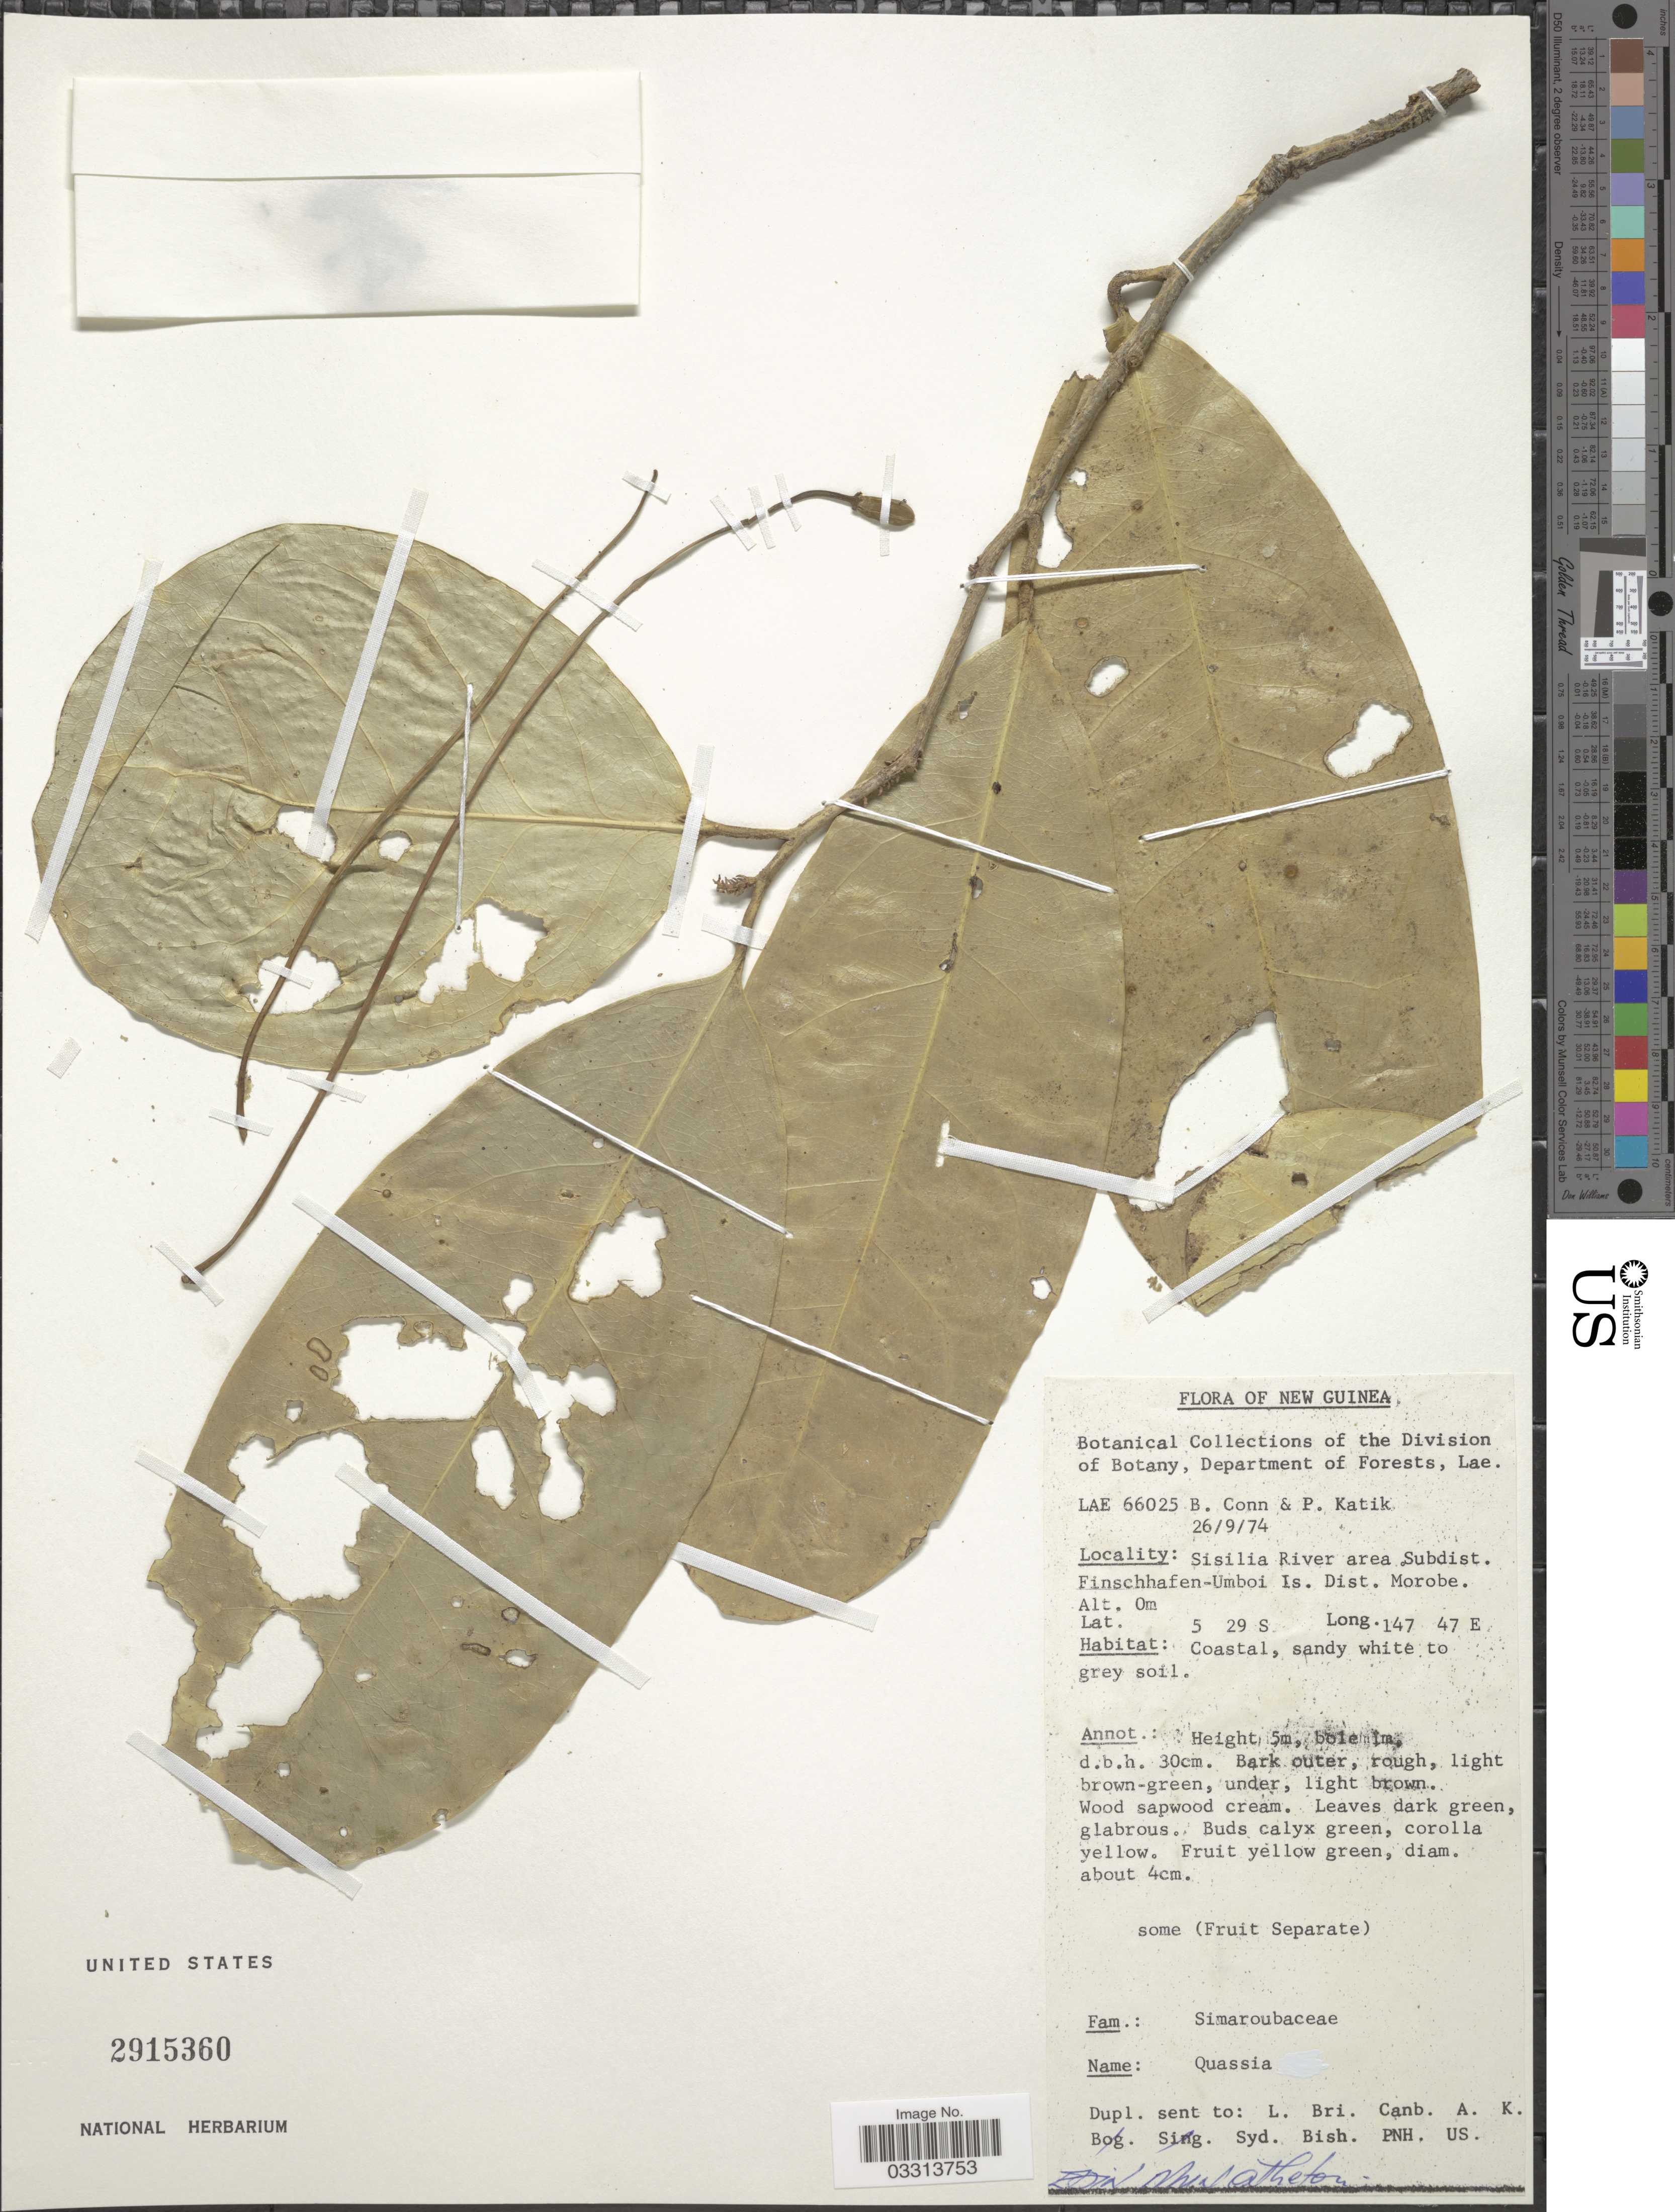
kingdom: Plantae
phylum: Tracheophyta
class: Magnoliopsida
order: Sapindales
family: Simaroubaceae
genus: Samadera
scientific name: Samadera indica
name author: Gaertn.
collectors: B. Conn & P. Katik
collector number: LAE66025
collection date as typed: Transcribed d/m/y: 26/9/74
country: Papua New Guinea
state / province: Morobe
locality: New Guinea, Sisilia River area Subdist., Finschhafen-Umboi Is. Dist. Morobe.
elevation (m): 0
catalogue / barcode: US 2915360